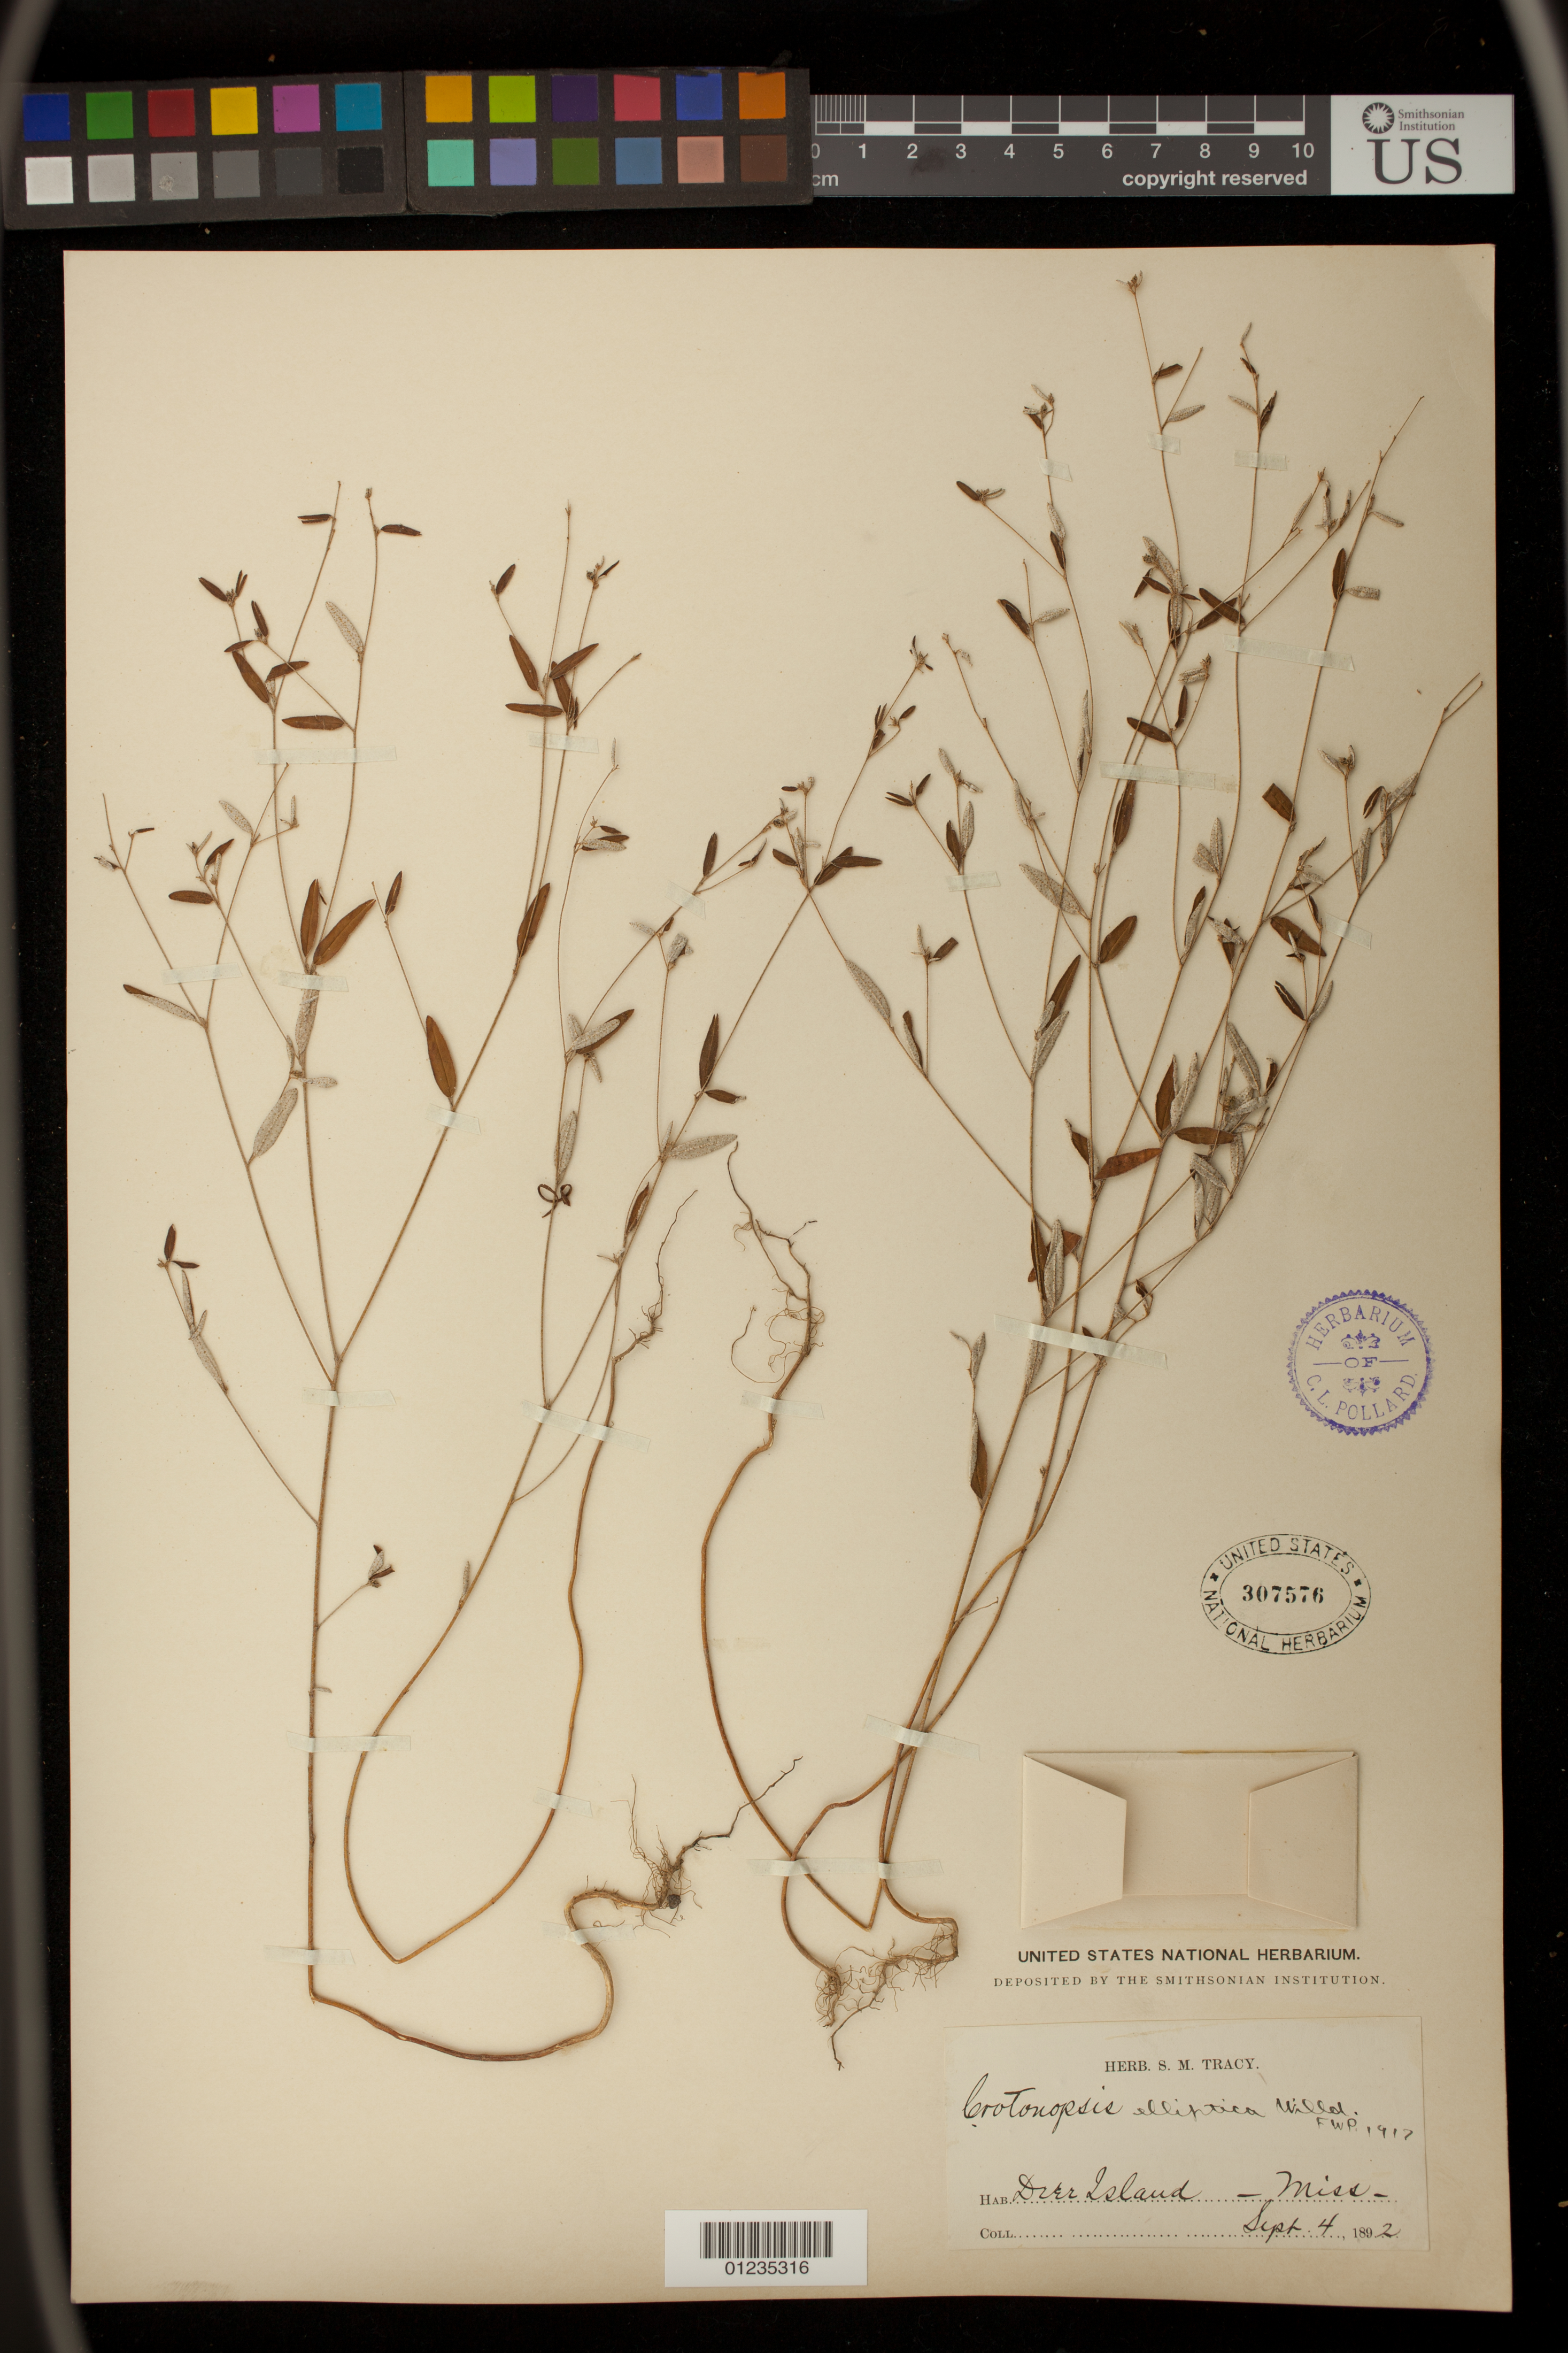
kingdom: Plantae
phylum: Tracheophyta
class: Magnoliopsida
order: Malpighiales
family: Euphorbiaceae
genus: Crotonopsis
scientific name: Crotonopsis elliptica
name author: Willd.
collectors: C. L. Pollard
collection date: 1892-09-04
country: United States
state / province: Mississippi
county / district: Harrison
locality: Deer Island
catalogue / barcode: US 307576